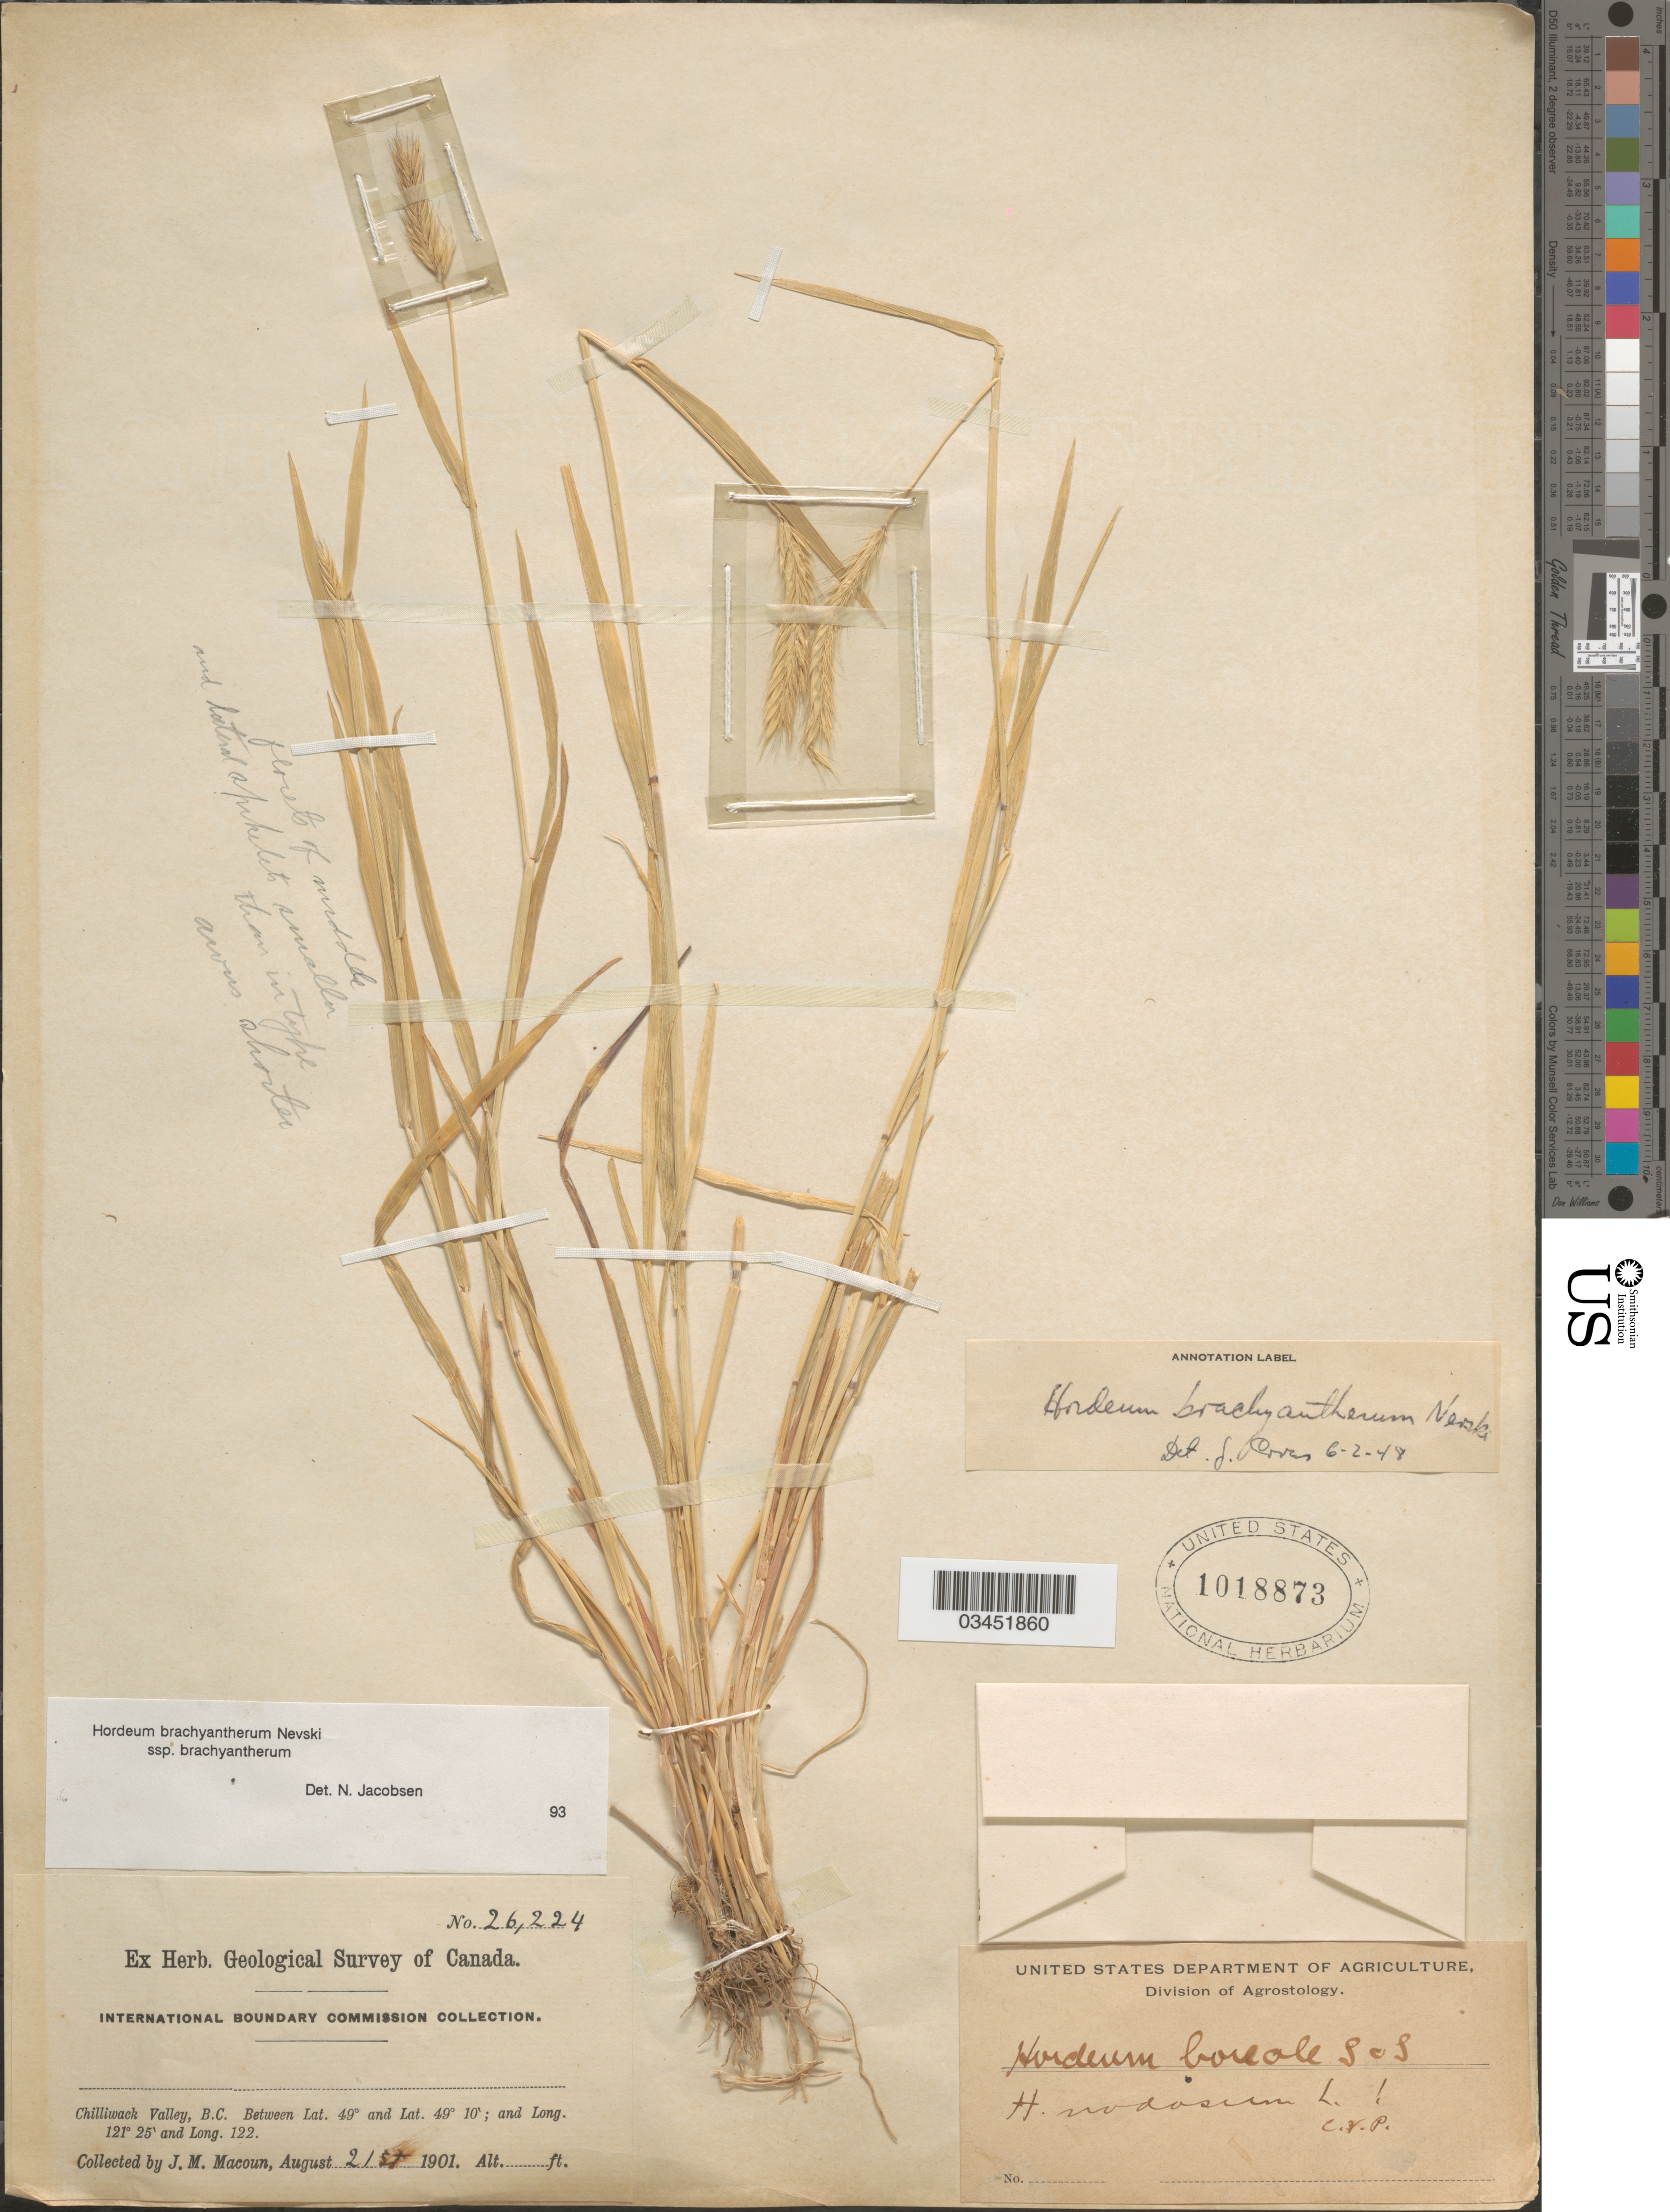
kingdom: Plantae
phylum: Tracheophyta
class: Liliopsida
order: Poales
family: Poaceae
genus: Hordeum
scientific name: Hordeum brachyantherum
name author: Nevski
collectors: J. M. Macoun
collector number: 26224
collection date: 1901-08-21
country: Canada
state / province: British Columbia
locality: Geological Survey of Canada. Chilliwack Valley.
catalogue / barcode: US 1018873